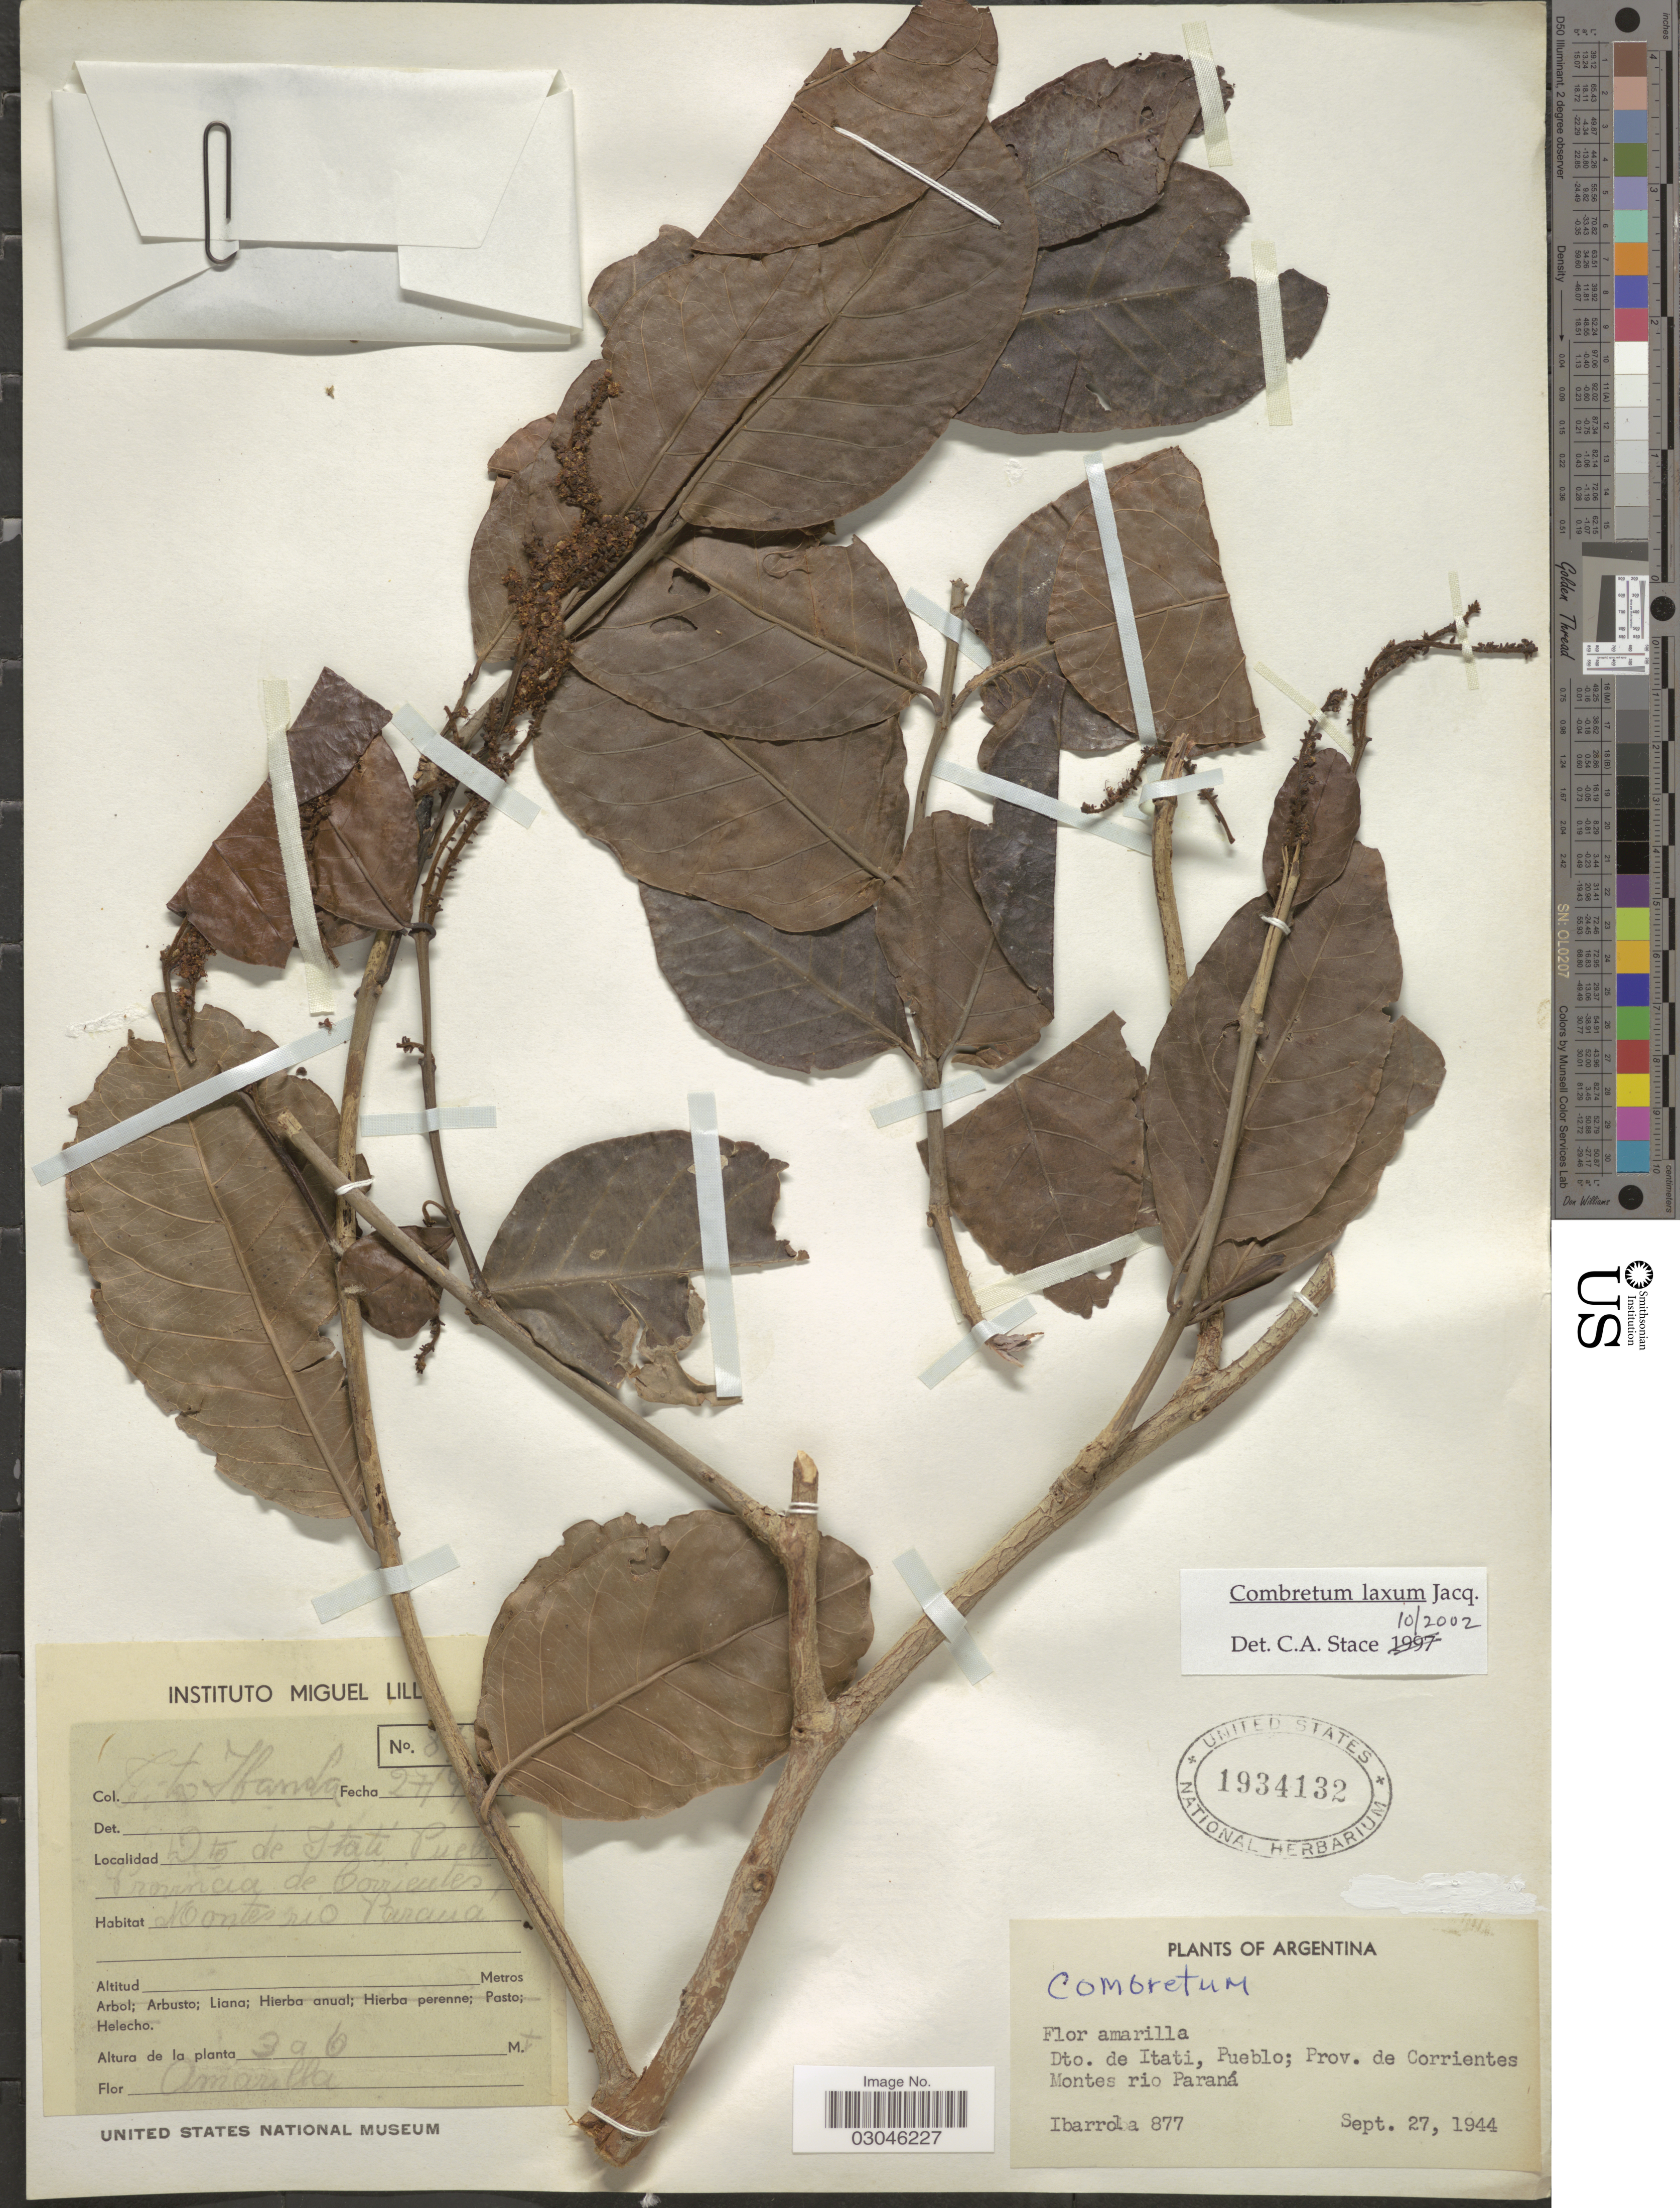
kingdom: Plantae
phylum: Tracheophyta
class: Magnoliopsida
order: Myrtales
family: Combretaceae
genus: Combretum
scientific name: Combretum laxum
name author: Jacq.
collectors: C. Ibarrola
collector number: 877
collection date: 1944-09-27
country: Argentina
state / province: Corrientes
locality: Dto. de Itati, Pueblo; Montes rio Paraná.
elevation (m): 300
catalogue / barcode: US 1934132